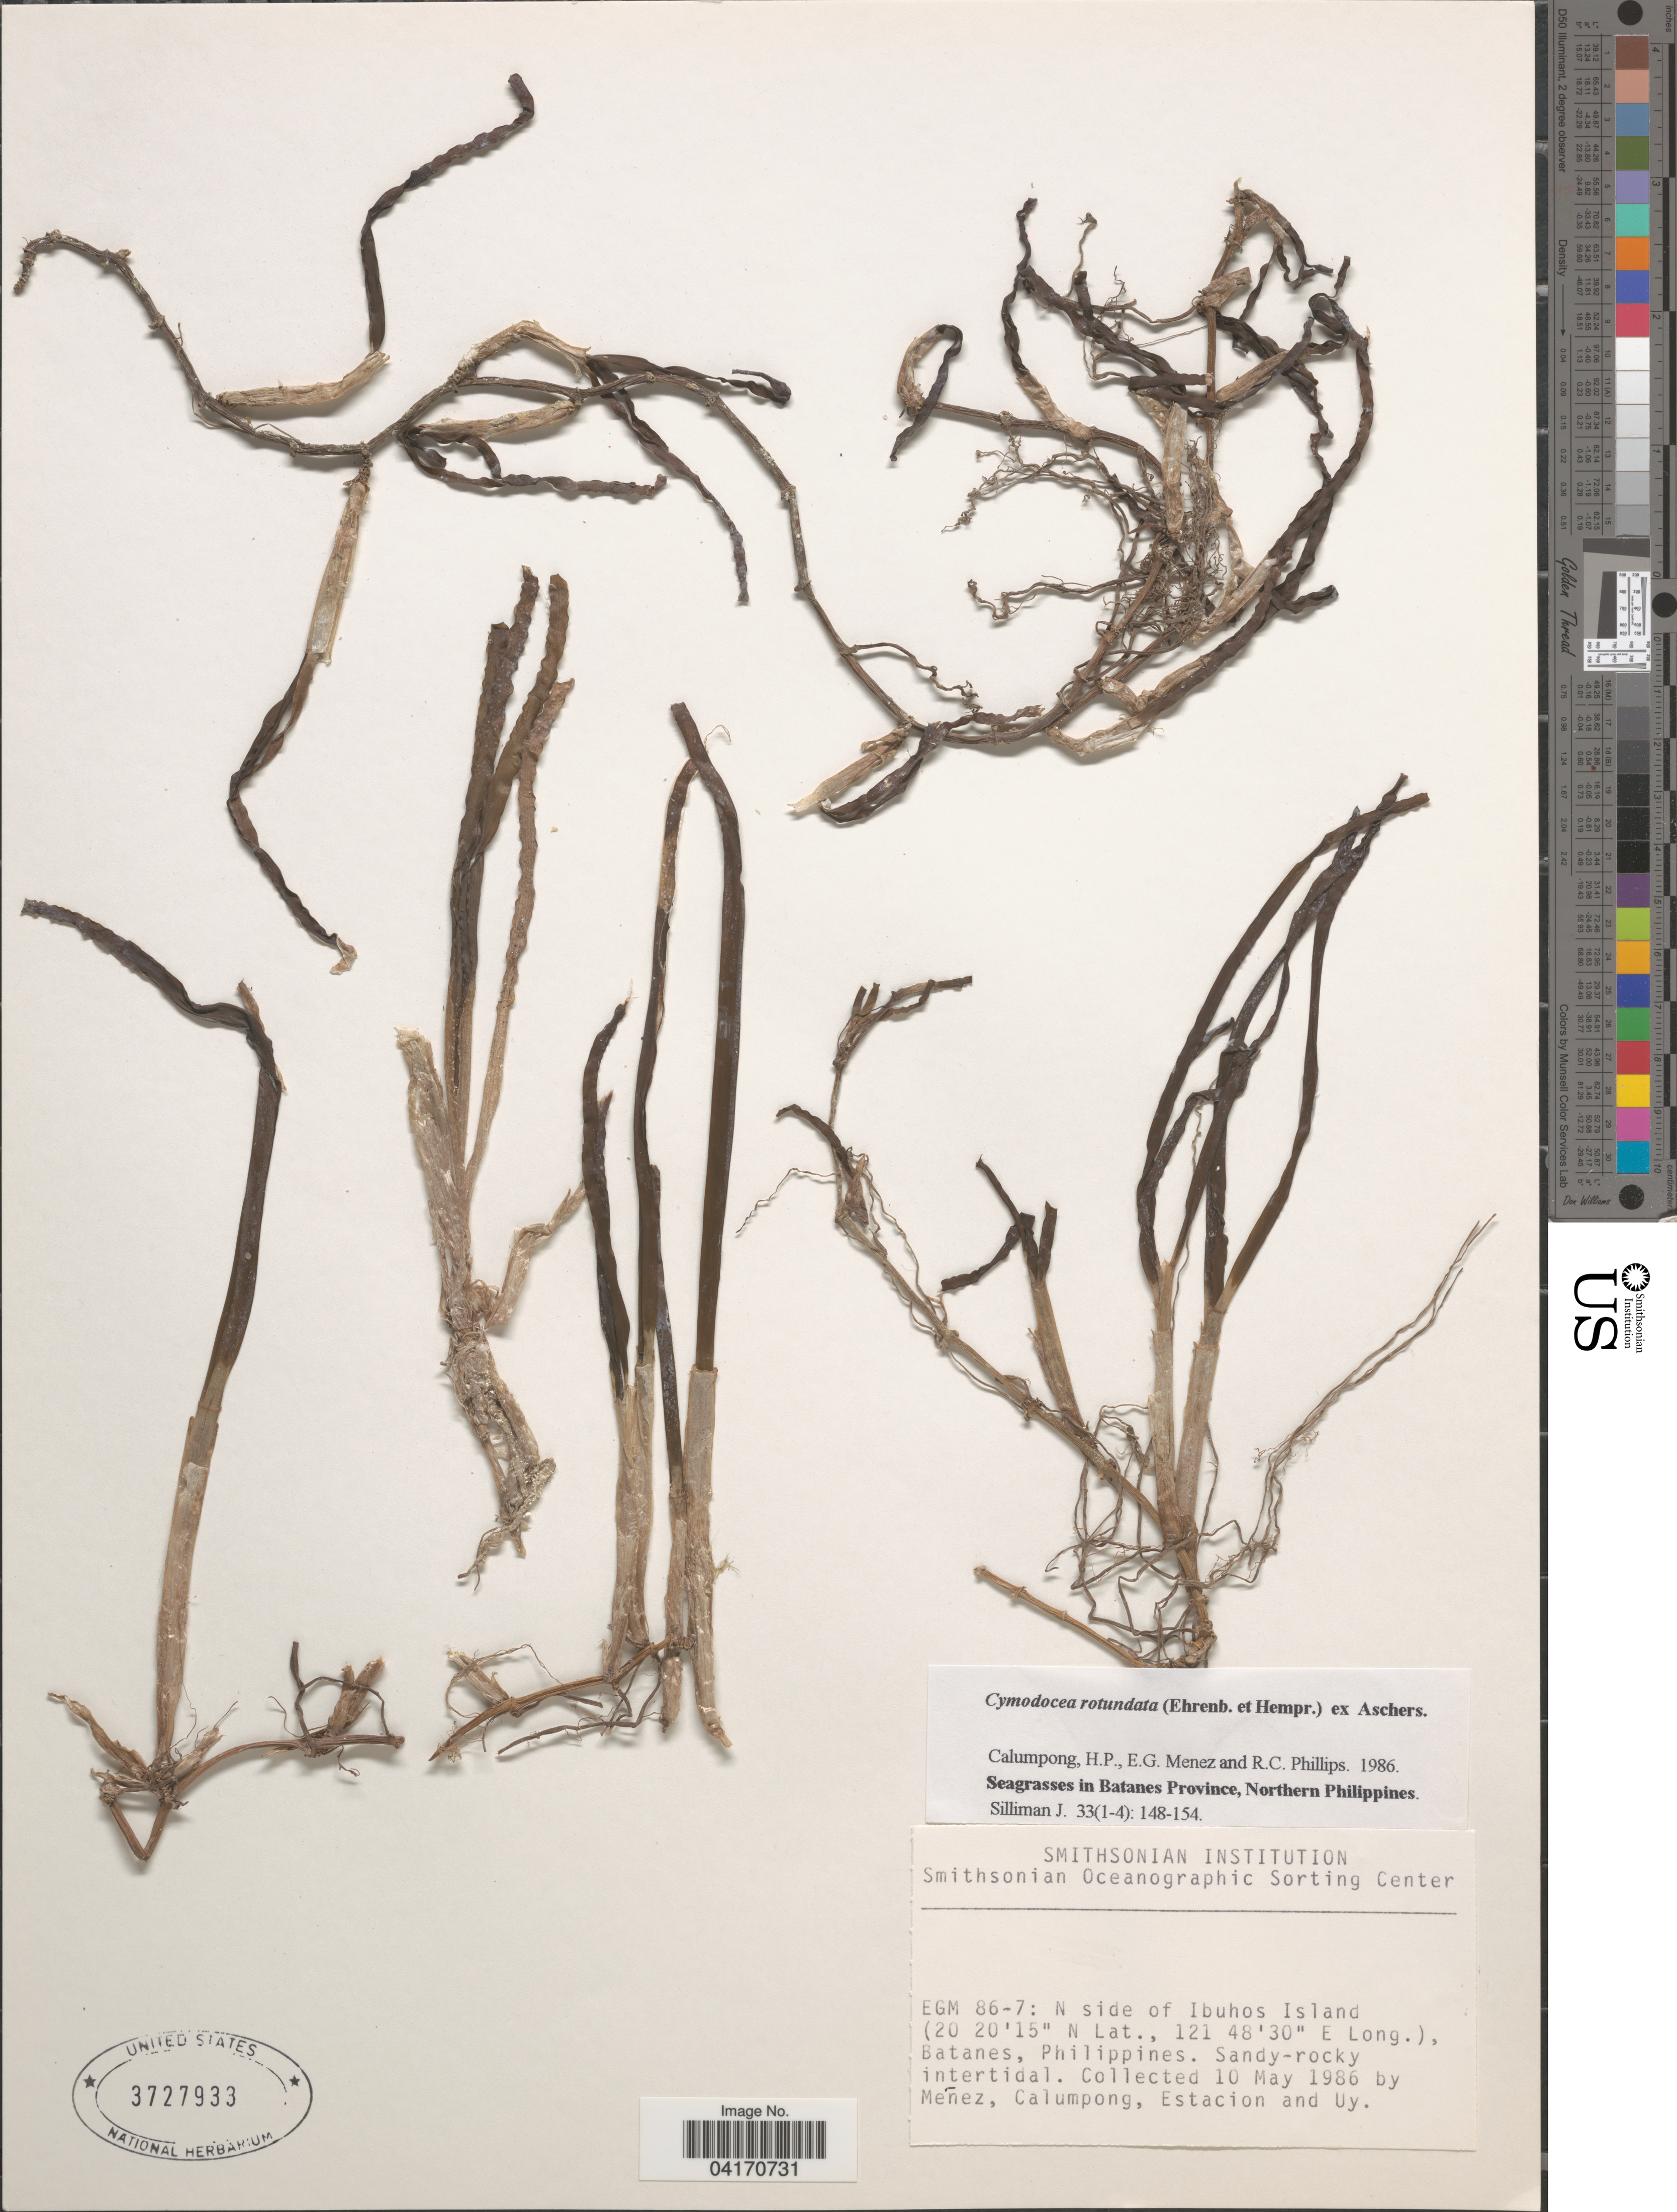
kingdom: Plantae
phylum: Tracheophyta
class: Liliopsida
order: Alismatales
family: Cymodoceaceae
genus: Cymodocea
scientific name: Cymodocea rotundata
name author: Asch. & Schweinf.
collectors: Menez, Calumpong, Estacion & Uy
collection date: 1986-05-10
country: Philippines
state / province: Cagayan Valley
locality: EGM 86-7: N side of Ibuhos Island, Batanes.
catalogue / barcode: US 3727933